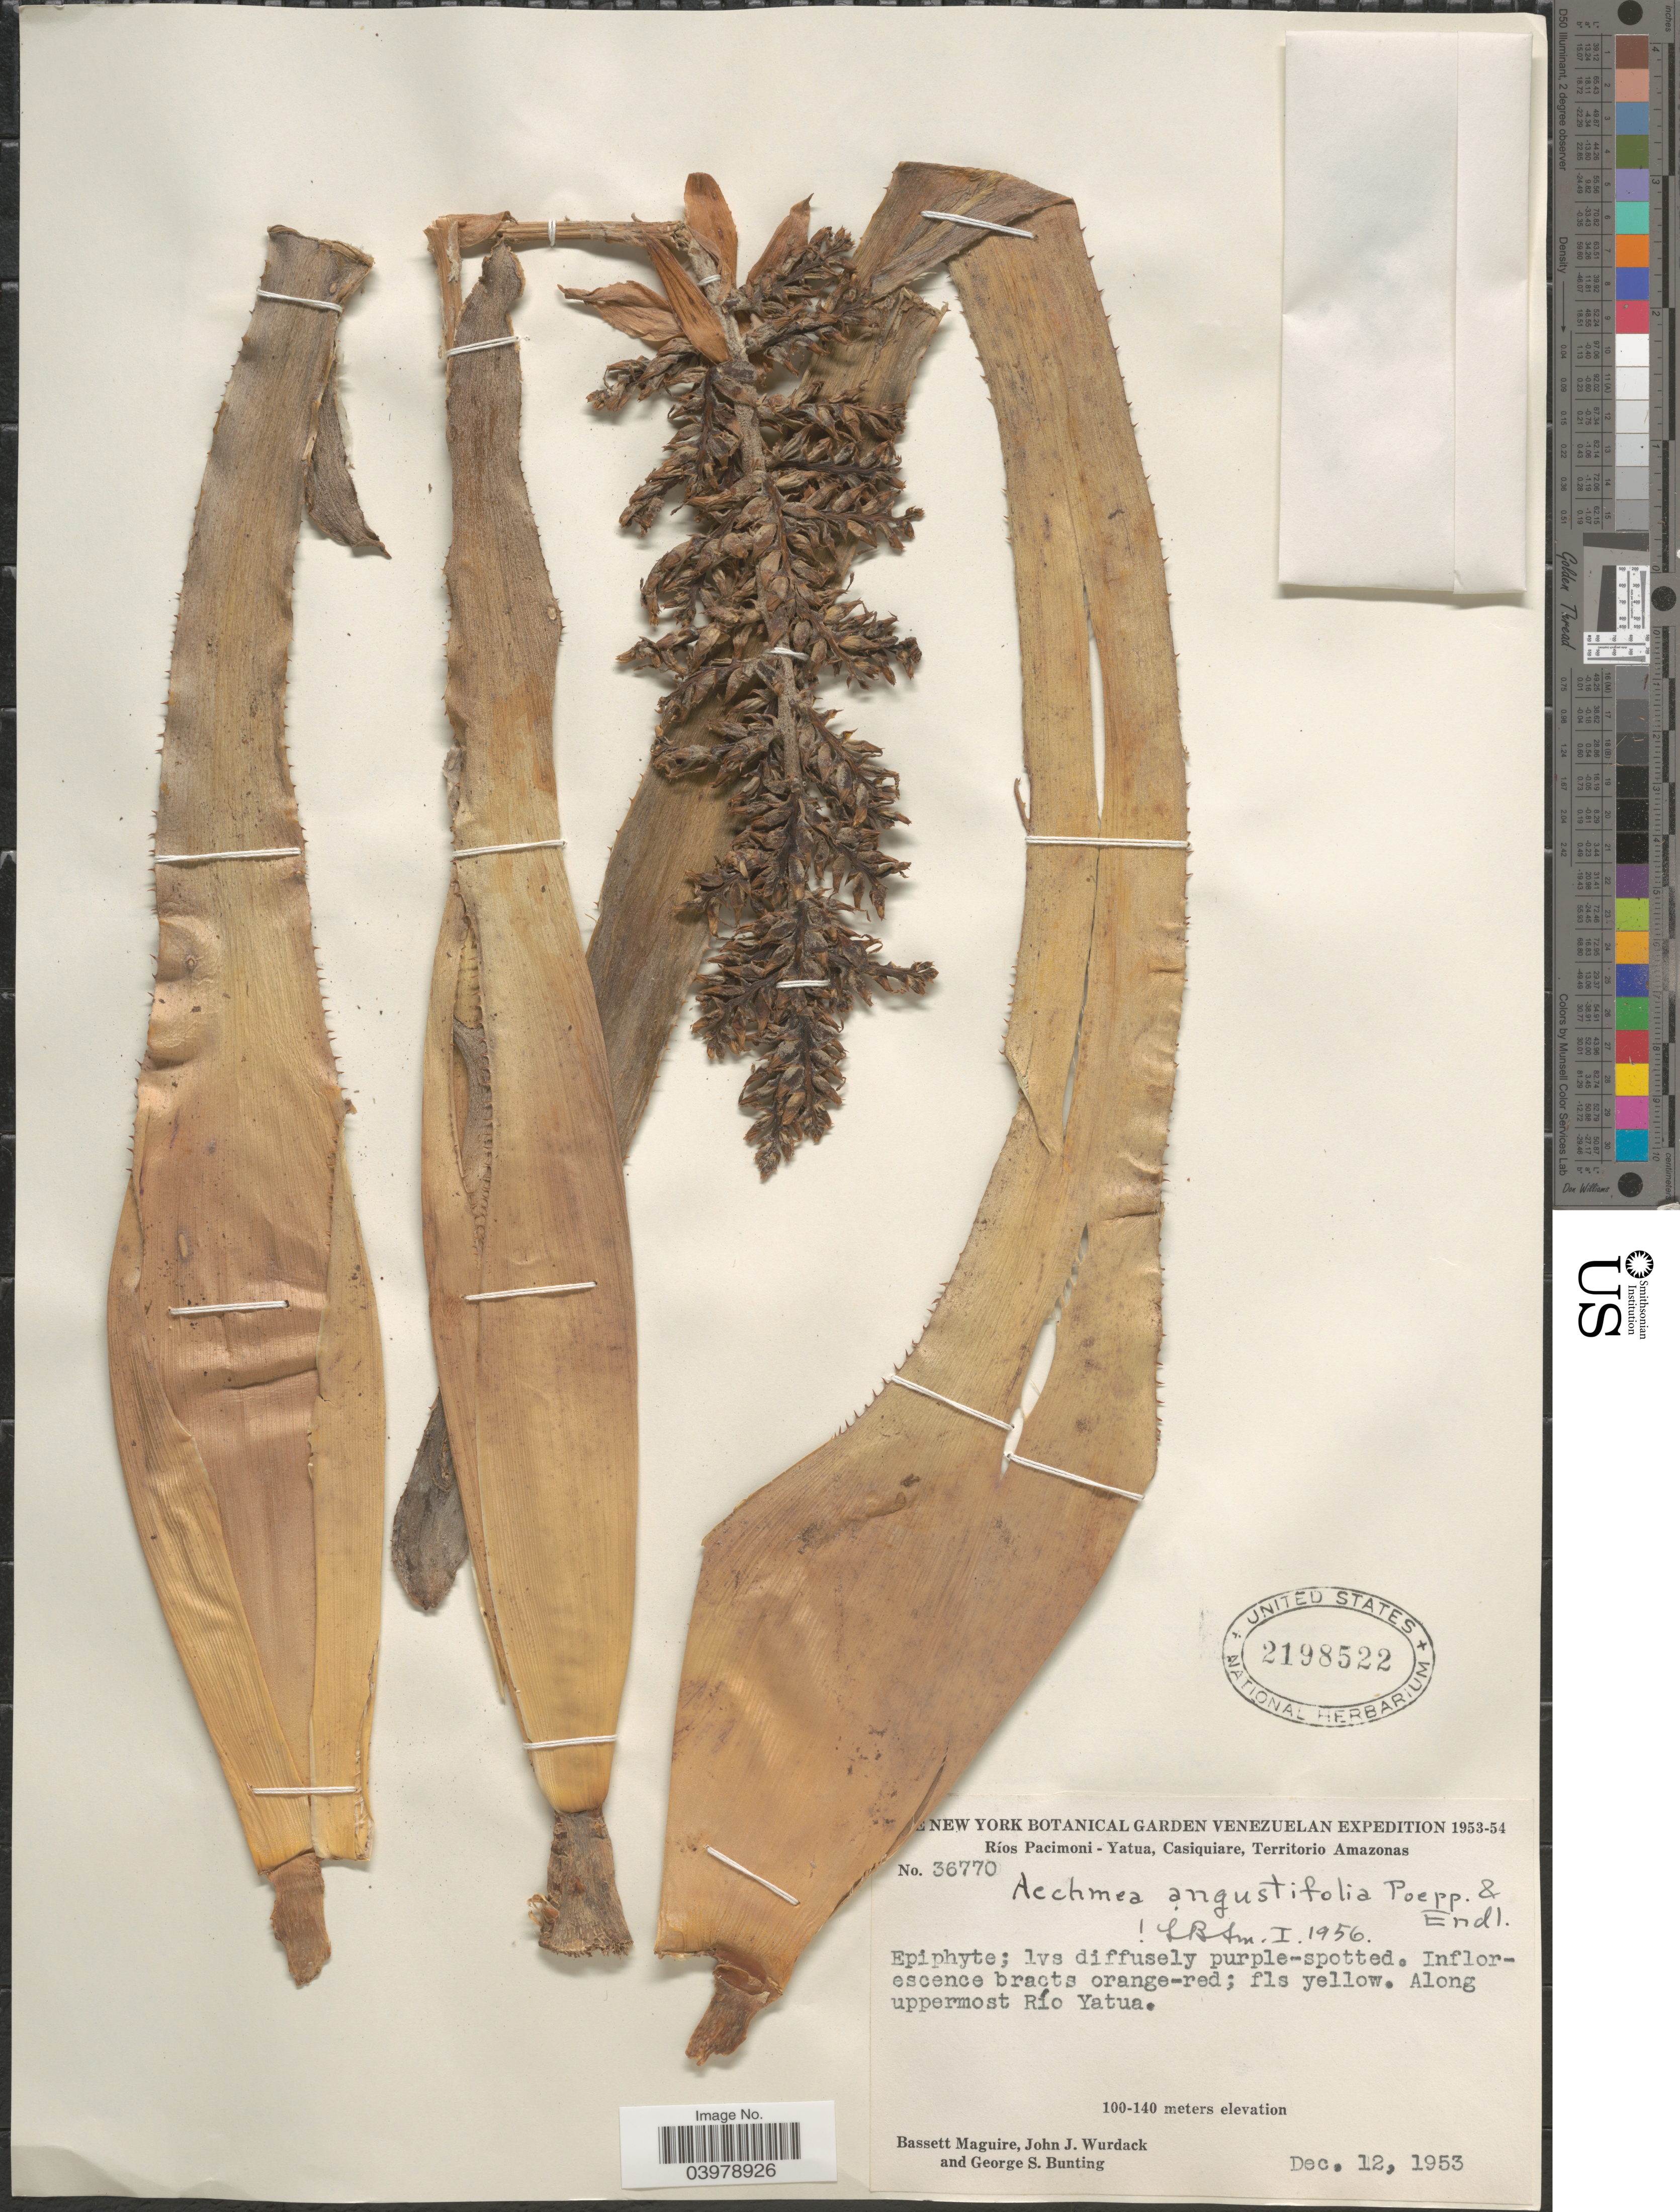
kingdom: Plantae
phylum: Tracheophyta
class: Liliopsida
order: Poales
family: Bromeliaceae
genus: Aechmea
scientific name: Aechmea angustifolia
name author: Poepp. & Endl.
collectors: B. Maguire, J. J. Wurdack & G. S. Bunting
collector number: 36770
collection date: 1953-12-12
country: Venezuela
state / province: Amazonas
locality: Ríos Pacimoni - Yatua, Casiquiare, Territorio Amazonas. Along uppermost Río Yatua.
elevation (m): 100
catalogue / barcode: US 2198522